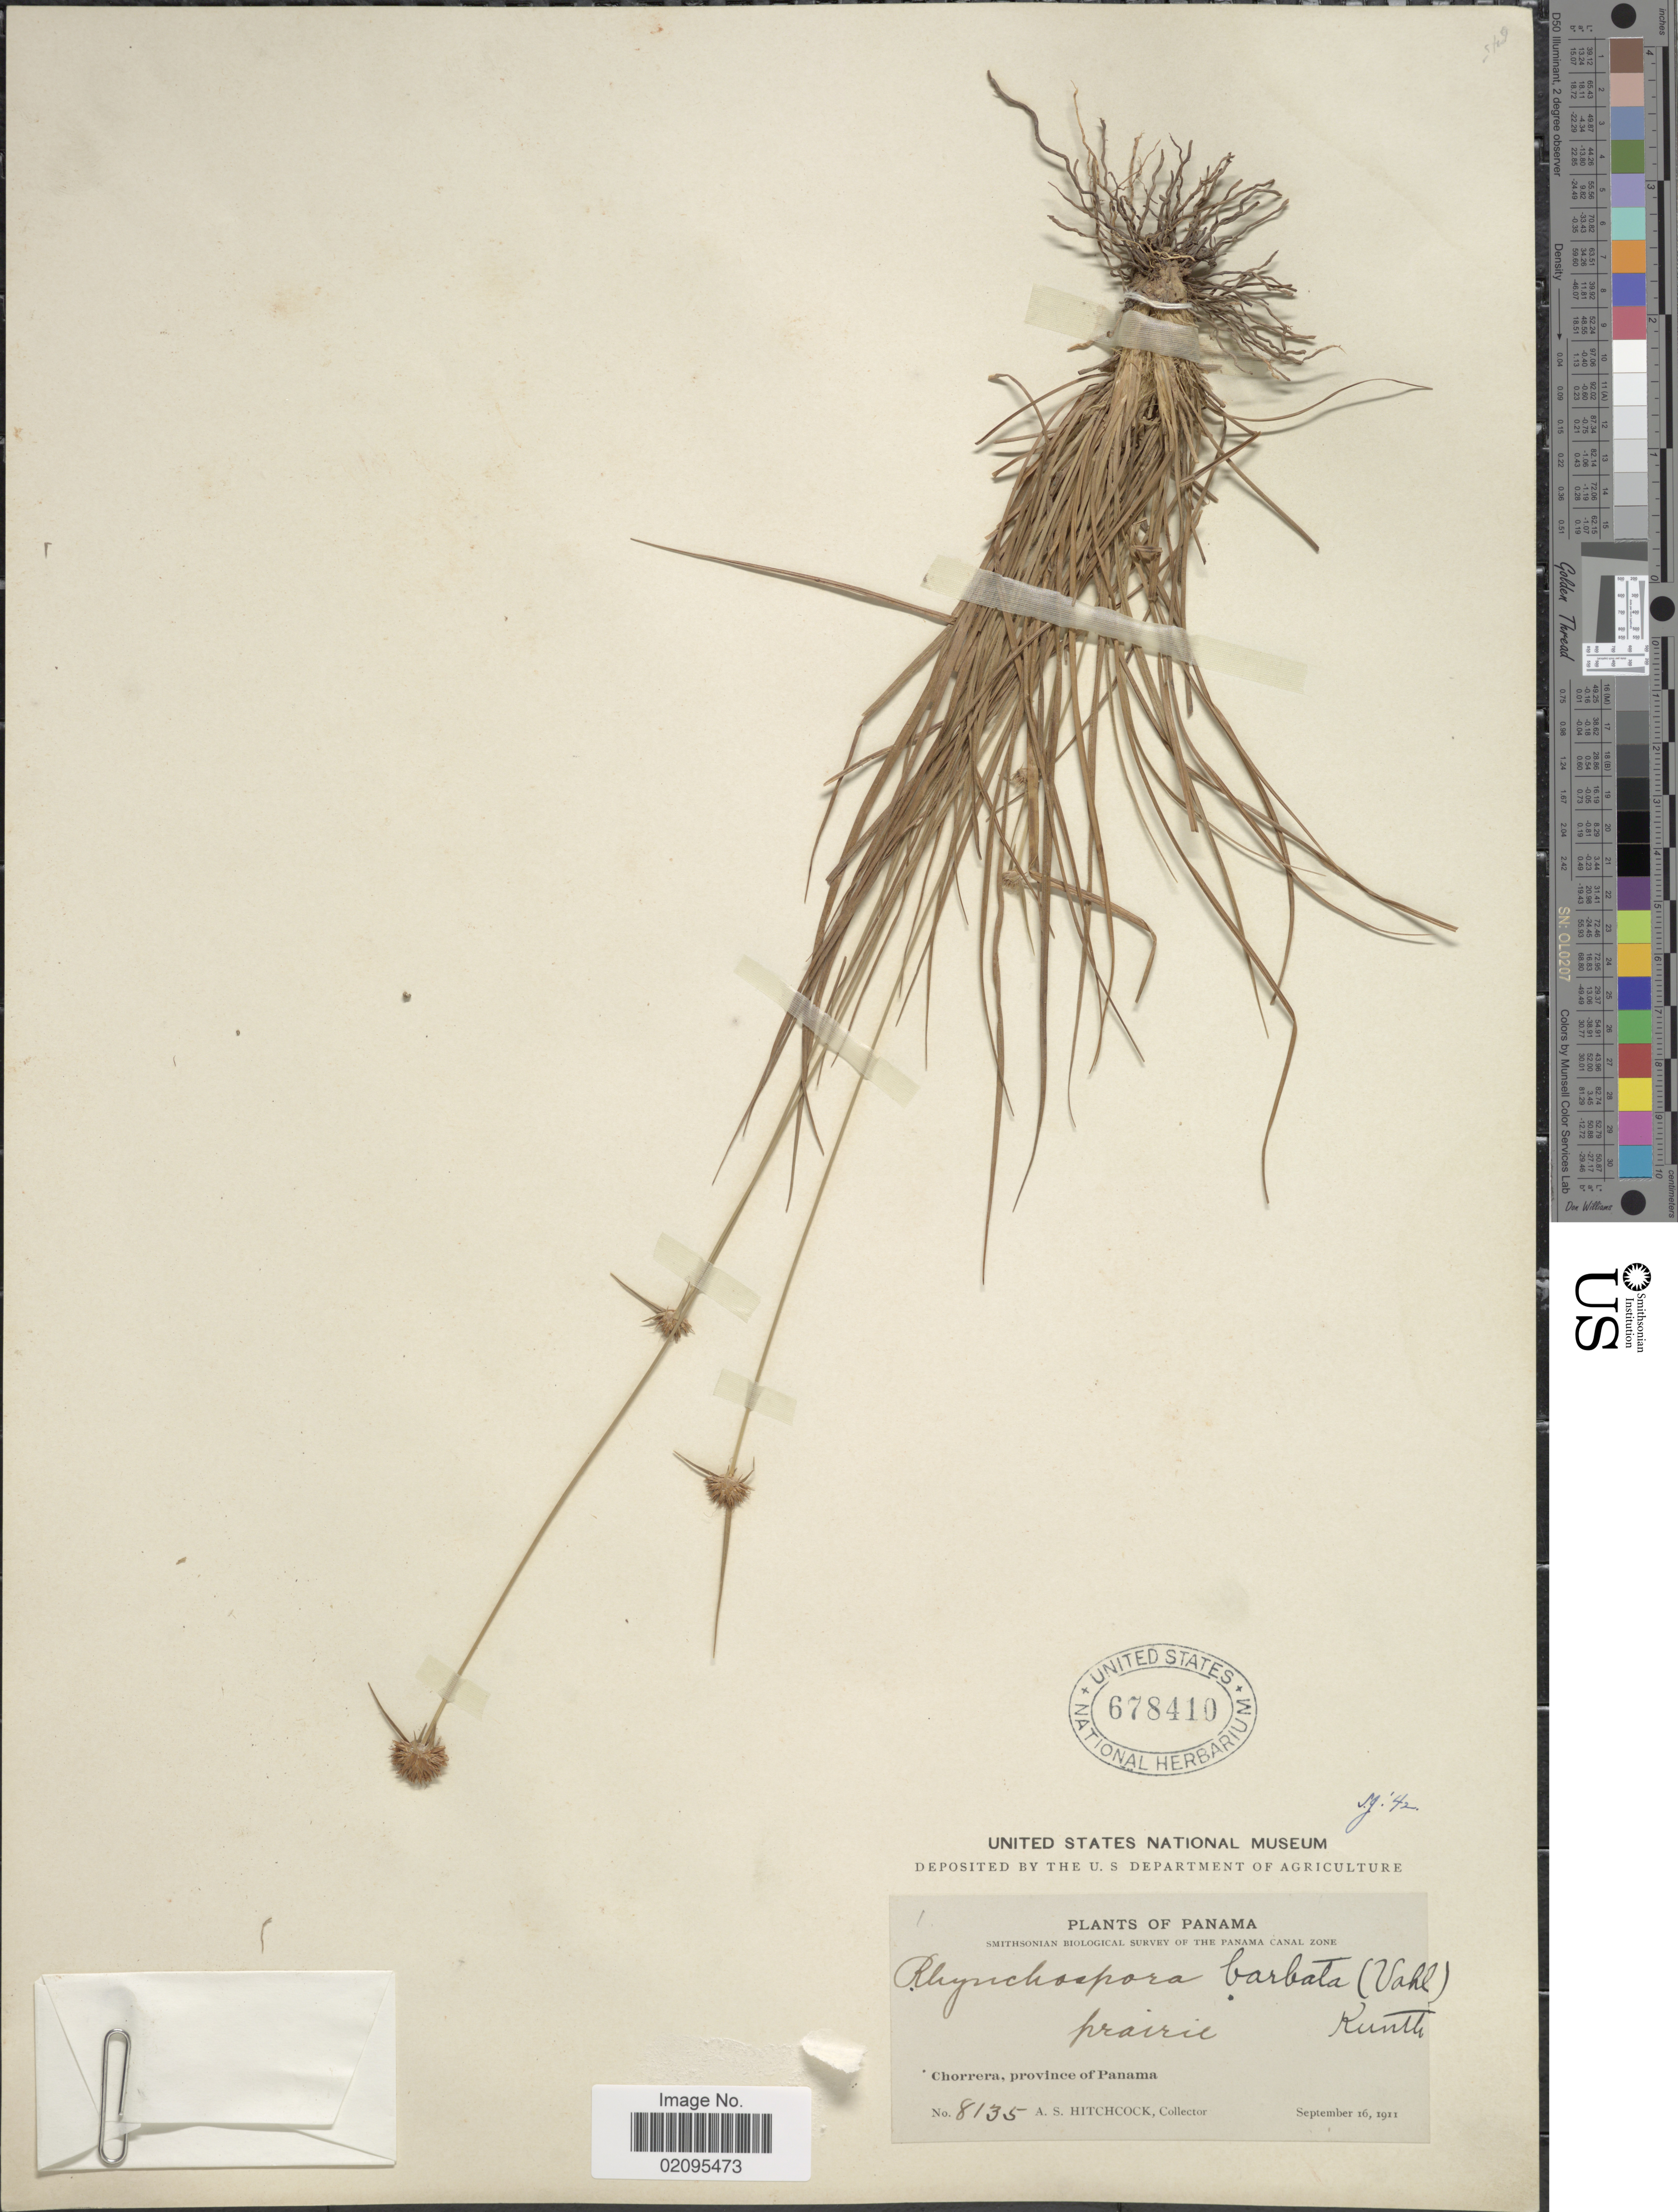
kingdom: Plantae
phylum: Tracheophyta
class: Liliopsida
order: Poales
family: Cyperaceae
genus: Rhynchospora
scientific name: Rhynchospora barbata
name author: (Vahl) Kunth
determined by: Alves, K.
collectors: A. S. Hitchcock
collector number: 8135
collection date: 1911-09-16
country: Panama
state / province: Panamá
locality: The Panama Canal Zone, Chorrera, prairie.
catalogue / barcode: US 678410